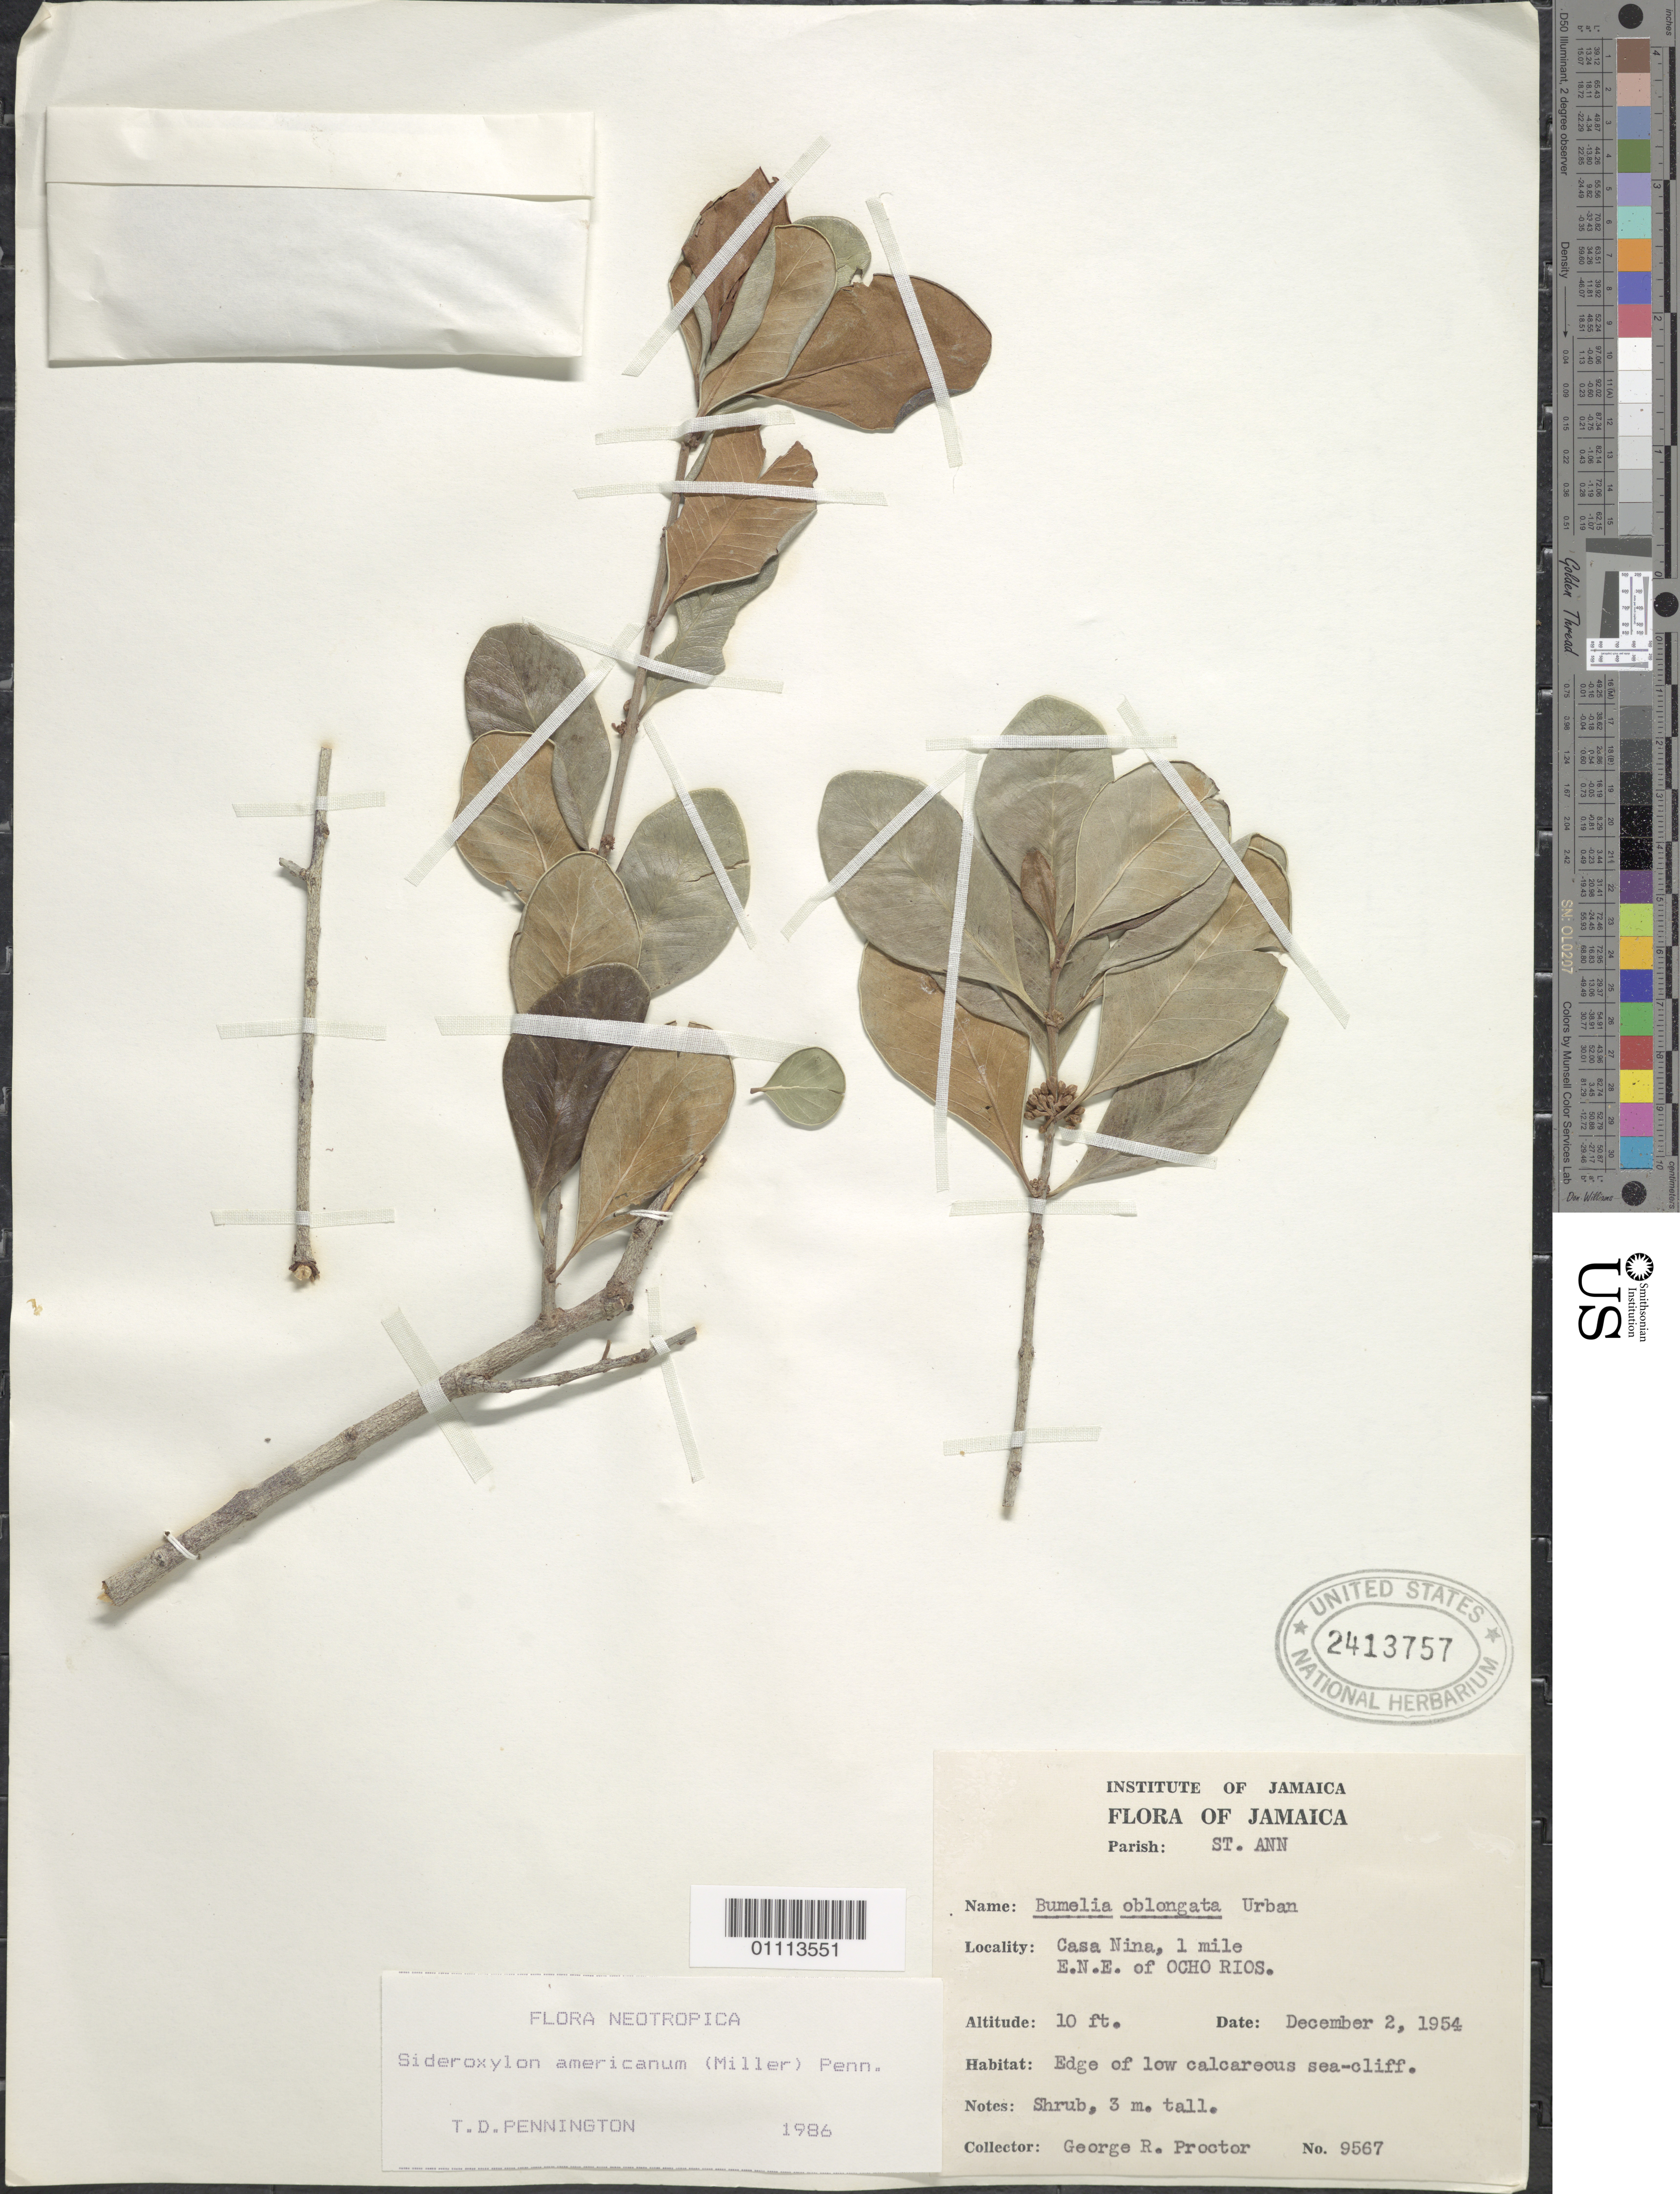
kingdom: Plantae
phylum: Tracheophyta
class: Magnoliopsida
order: Ericales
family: Sapotaceae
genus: Sideroxylon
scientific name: Sideroxylon americanum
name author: (Mill.) T.D. Penn.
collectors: G. R. Proctor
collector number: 9567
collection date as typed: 02 Dec 1954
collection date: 1954-12-02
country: Jamaica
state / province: Saint Ann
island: Jamaica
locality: Casa Nina, 1 mile E.N.E. of Ocho Rios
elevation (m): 3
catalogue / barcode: US 2413757